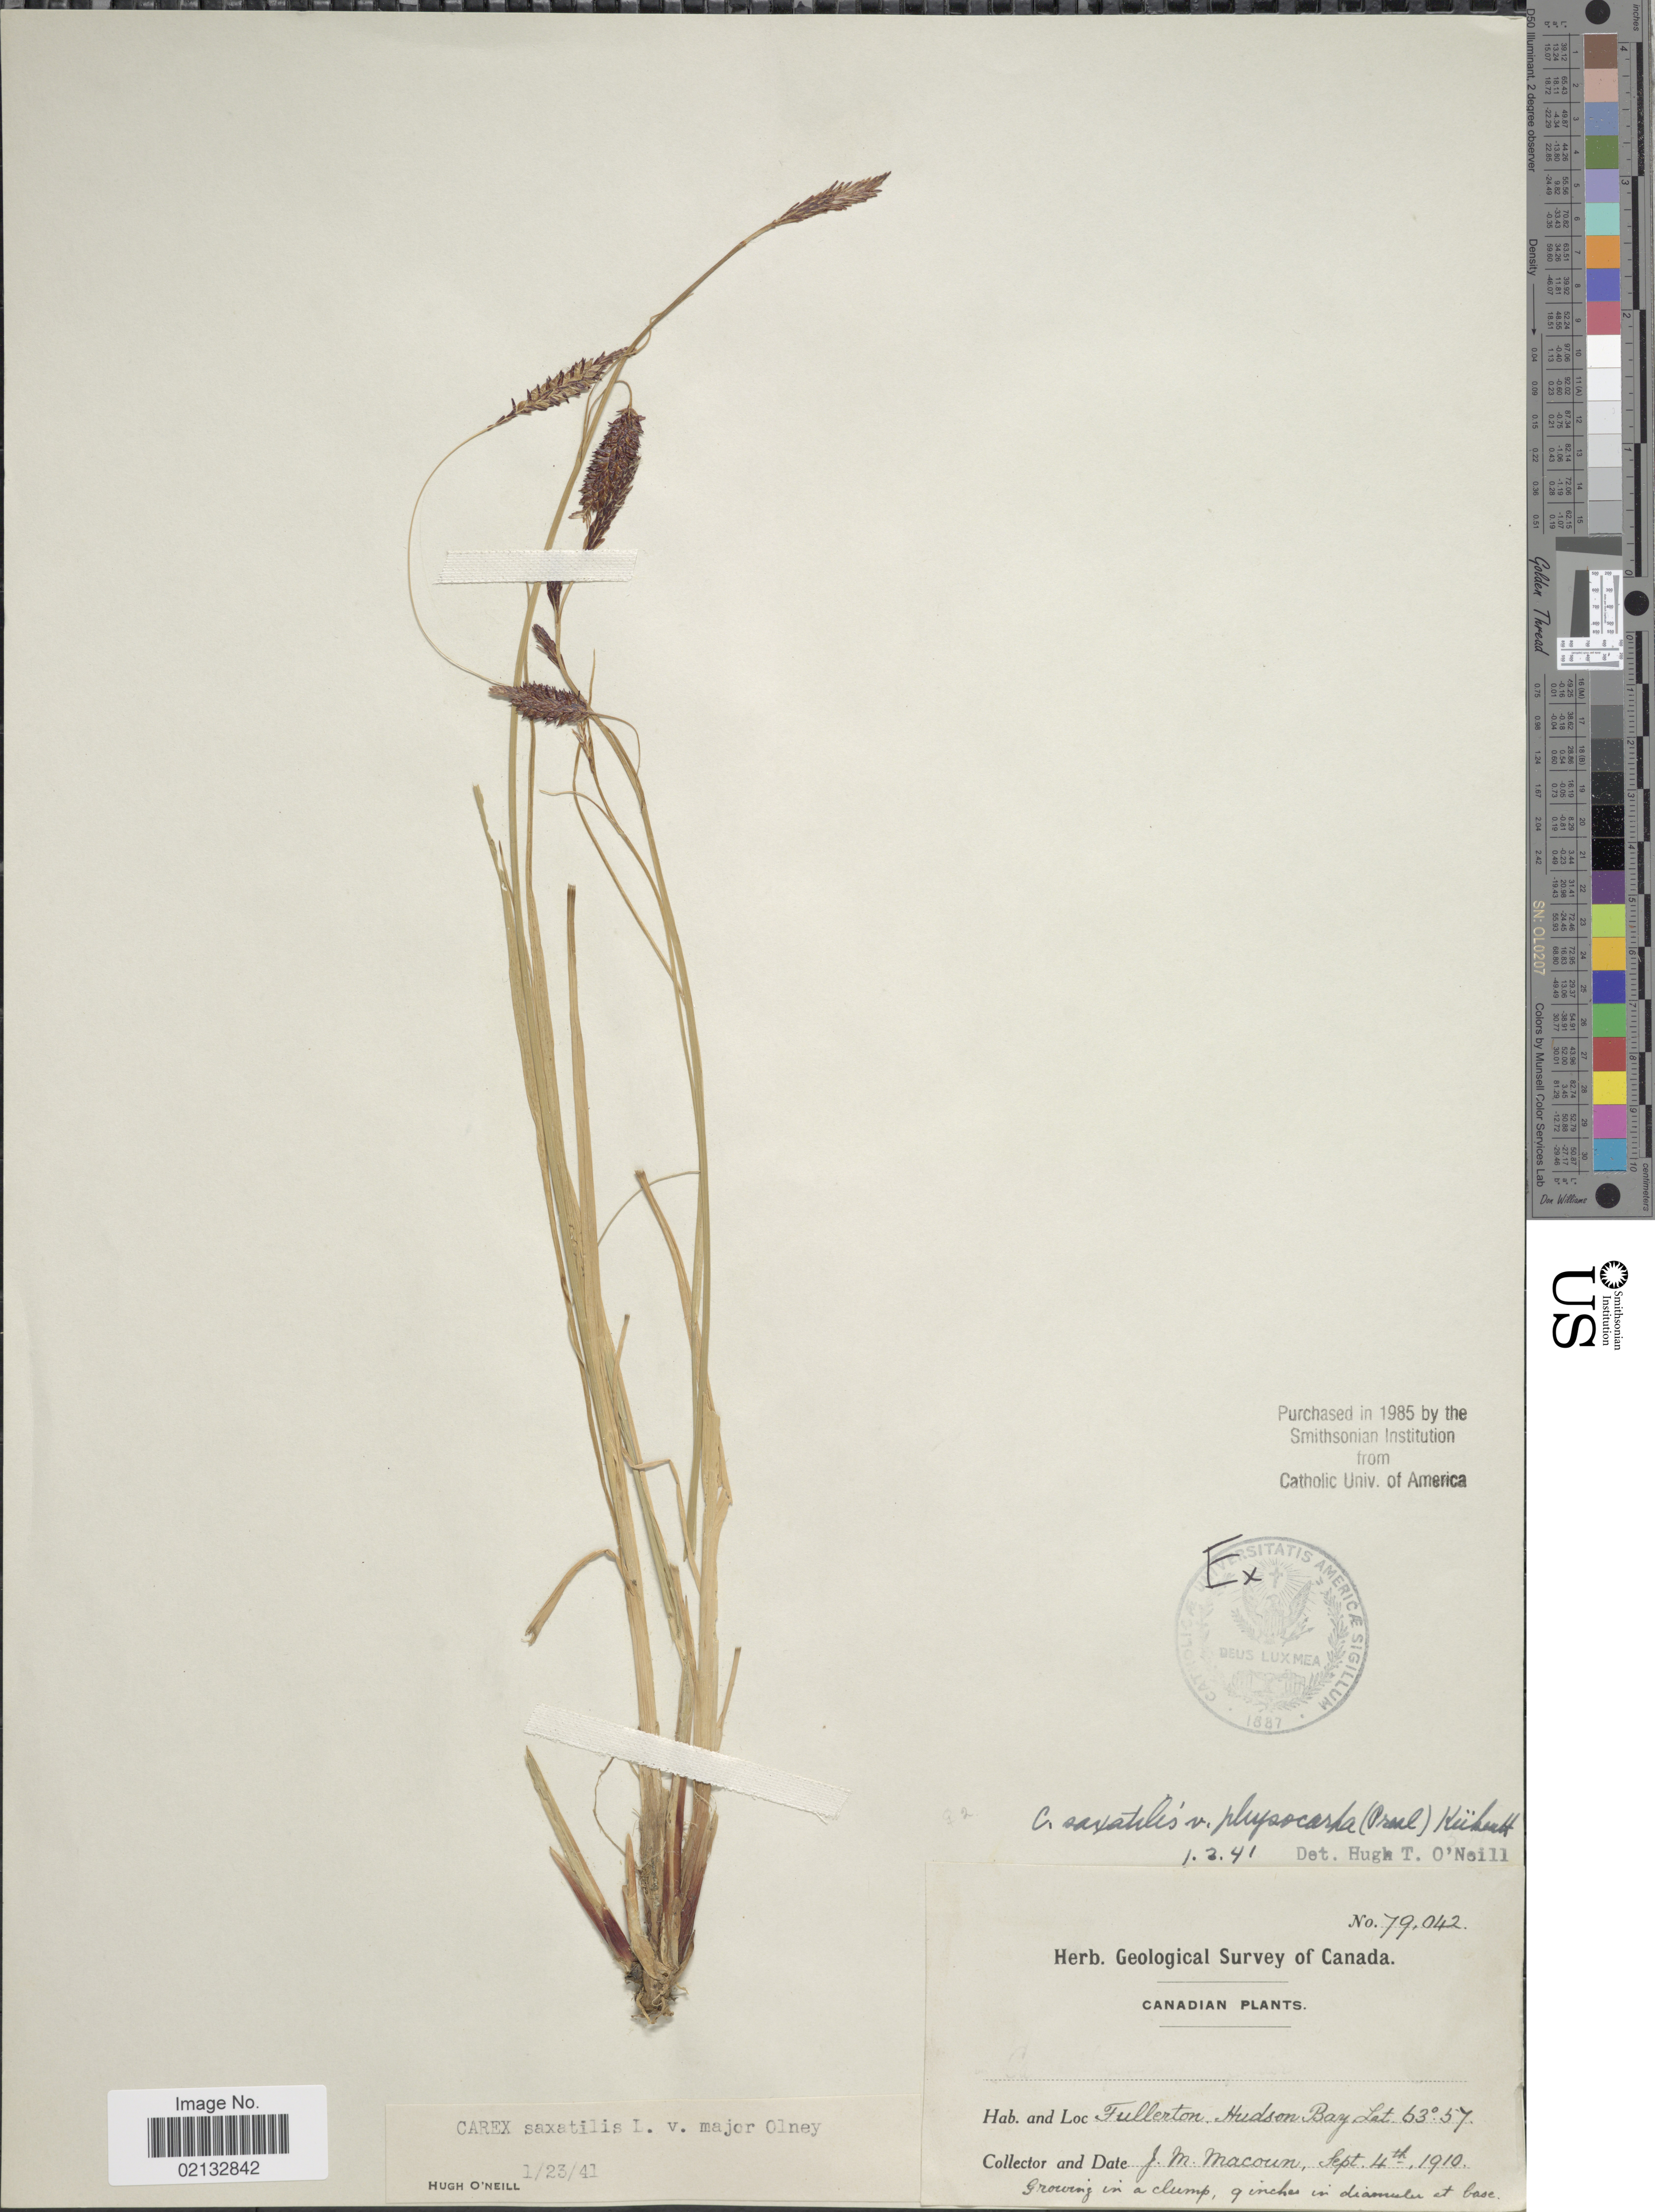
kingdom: Plantae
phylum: Tracheophyta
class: Liliopsida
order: Poales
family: Cyperaceae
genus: Carex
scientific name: Carex saxatilis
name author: L.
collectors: J. M. Macoun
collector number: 79042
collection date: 1910-09-04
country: Canada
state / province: Nunavut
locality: Fullerton. Hudson Bay